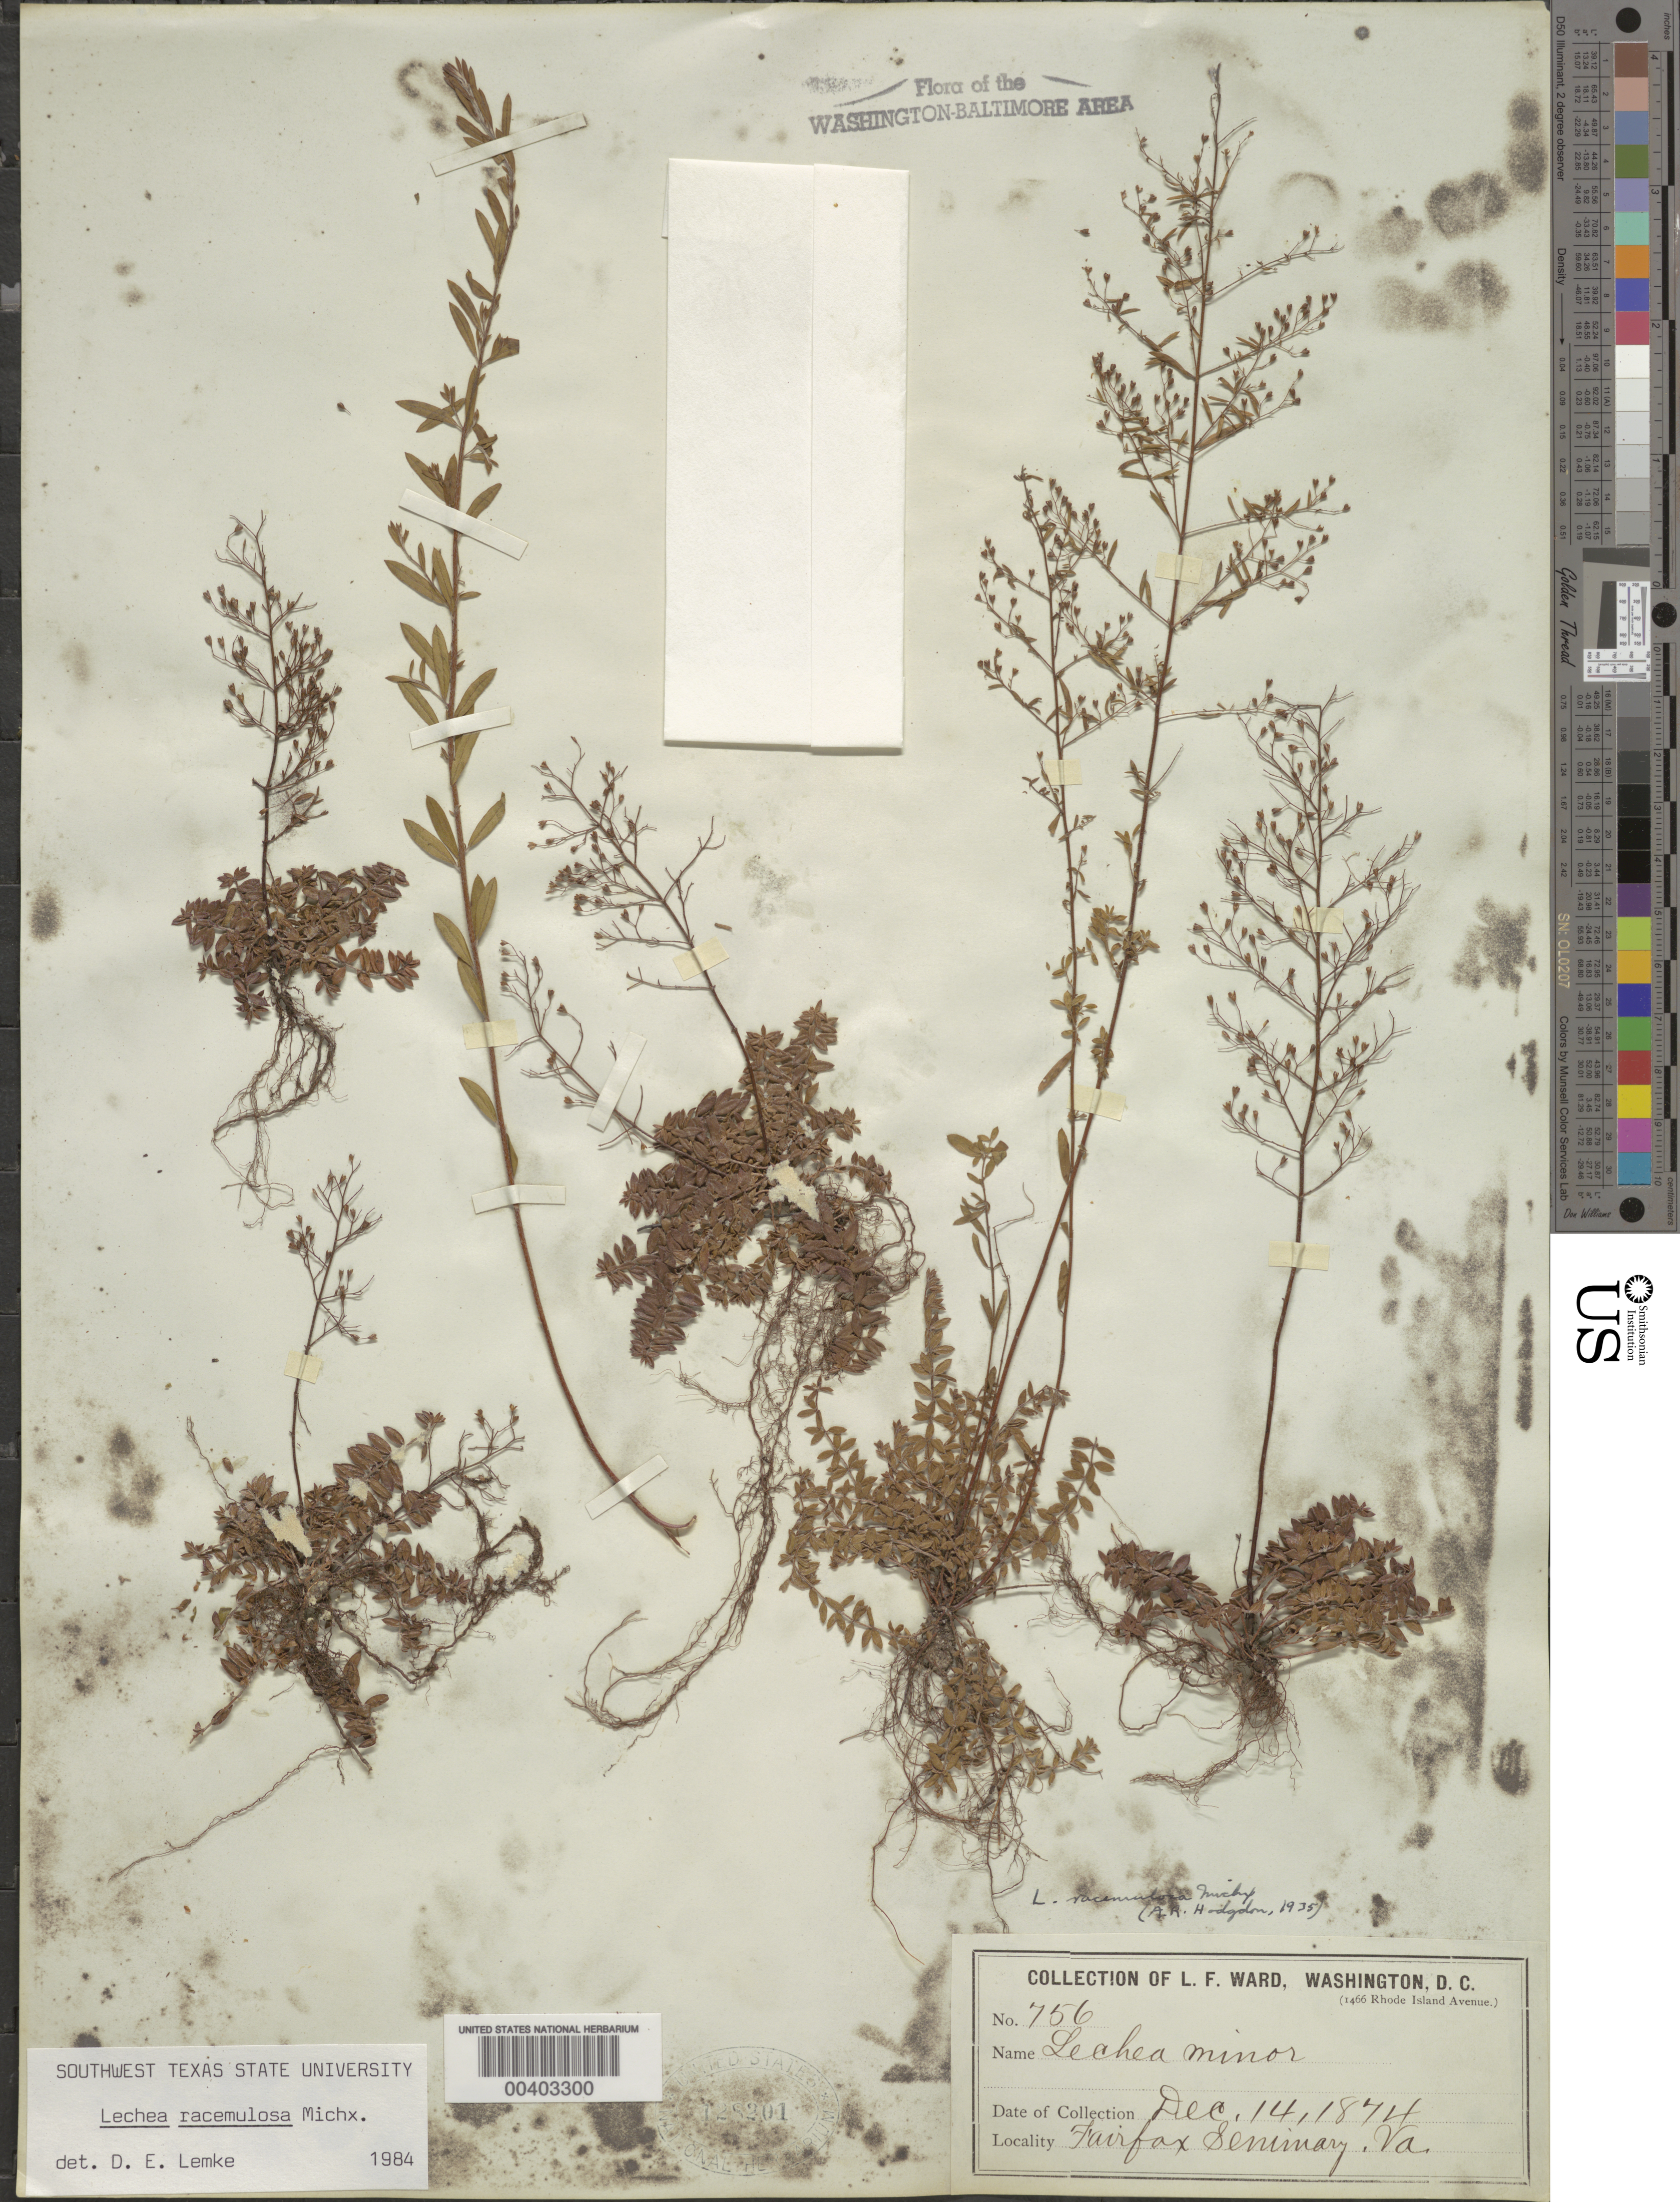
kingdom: Plantae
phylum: Tracheophyta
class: Magnoliopsida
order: Malvales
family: Cistaceae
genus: Lechea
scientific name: Lechea racemulosa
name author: Michx.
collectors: L. F. Ward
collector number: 756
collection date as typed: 14 Dec 1874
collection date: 1874-12-14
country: United States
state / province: Virginia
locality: Fairfax Seminary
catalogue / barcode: US 128201